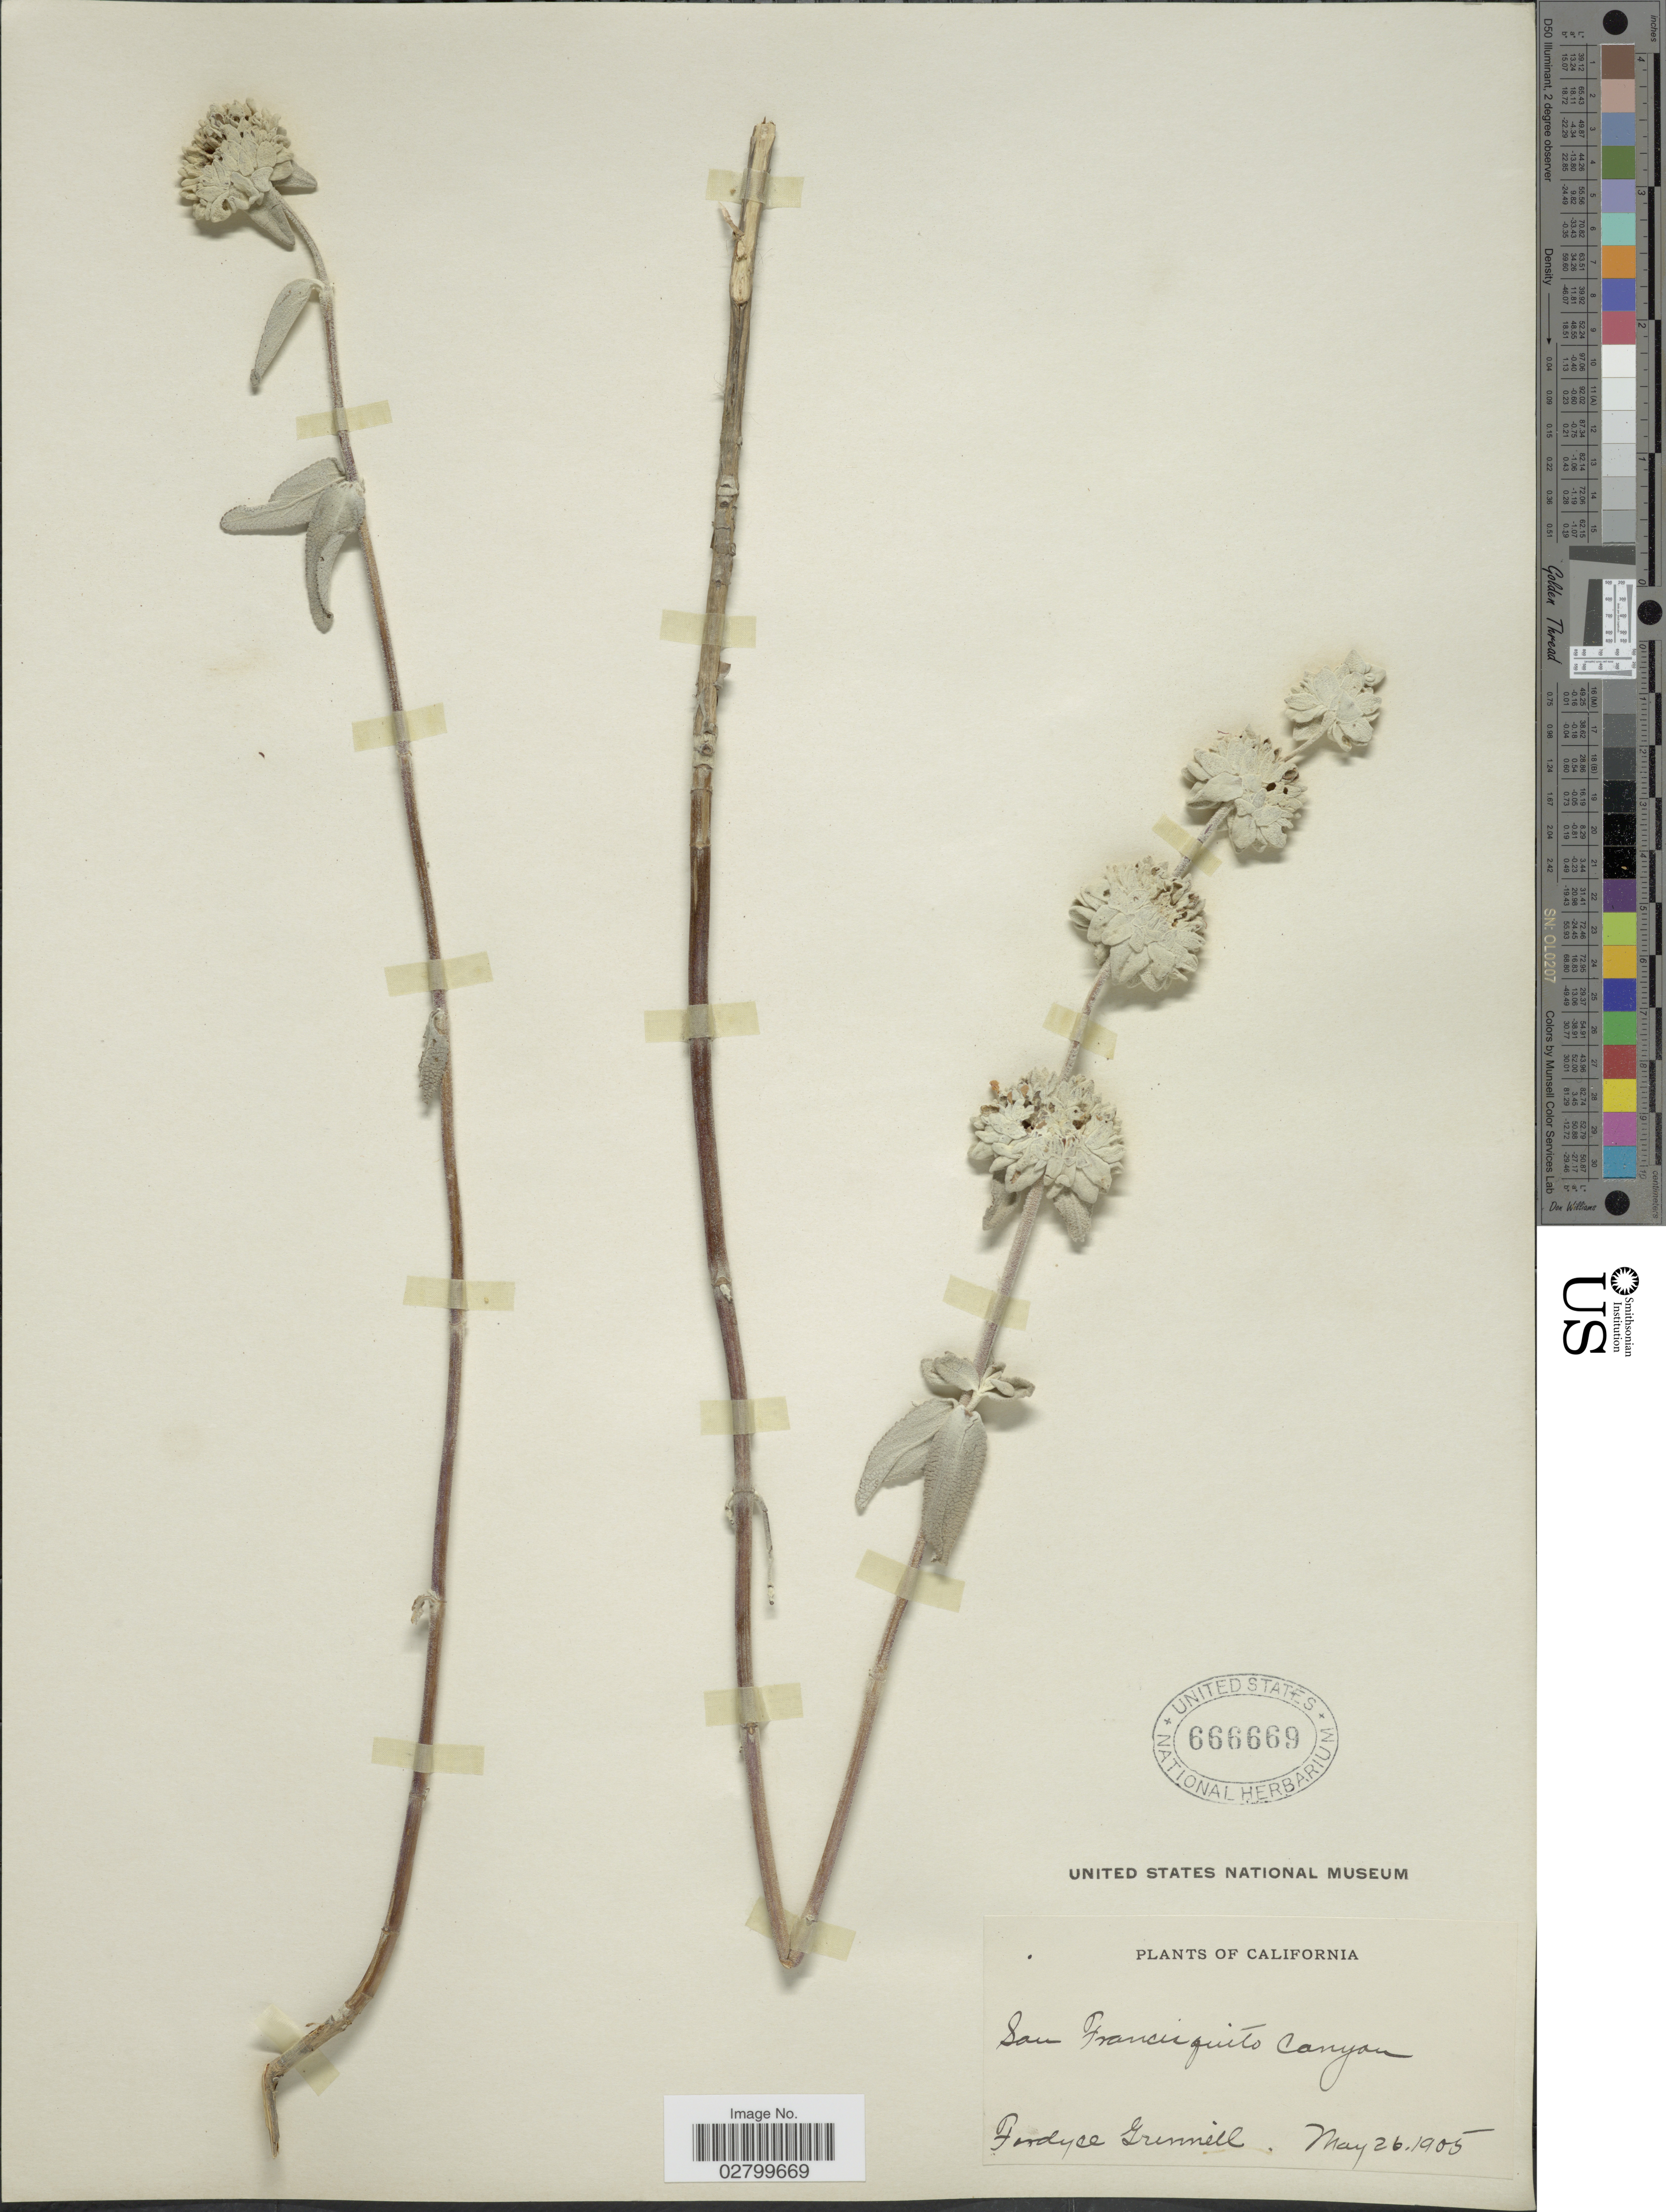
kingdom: Plantae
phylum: Tracheophyta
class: Magnoliopsida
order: Lamiales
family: Lamiaceae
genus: Salvia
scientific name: Salvia leucophylla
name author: Greene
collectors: F. Grinnell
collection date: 1905-05-26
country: United States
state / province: California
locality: San Francisquito Canyon.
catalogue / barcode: US 666669